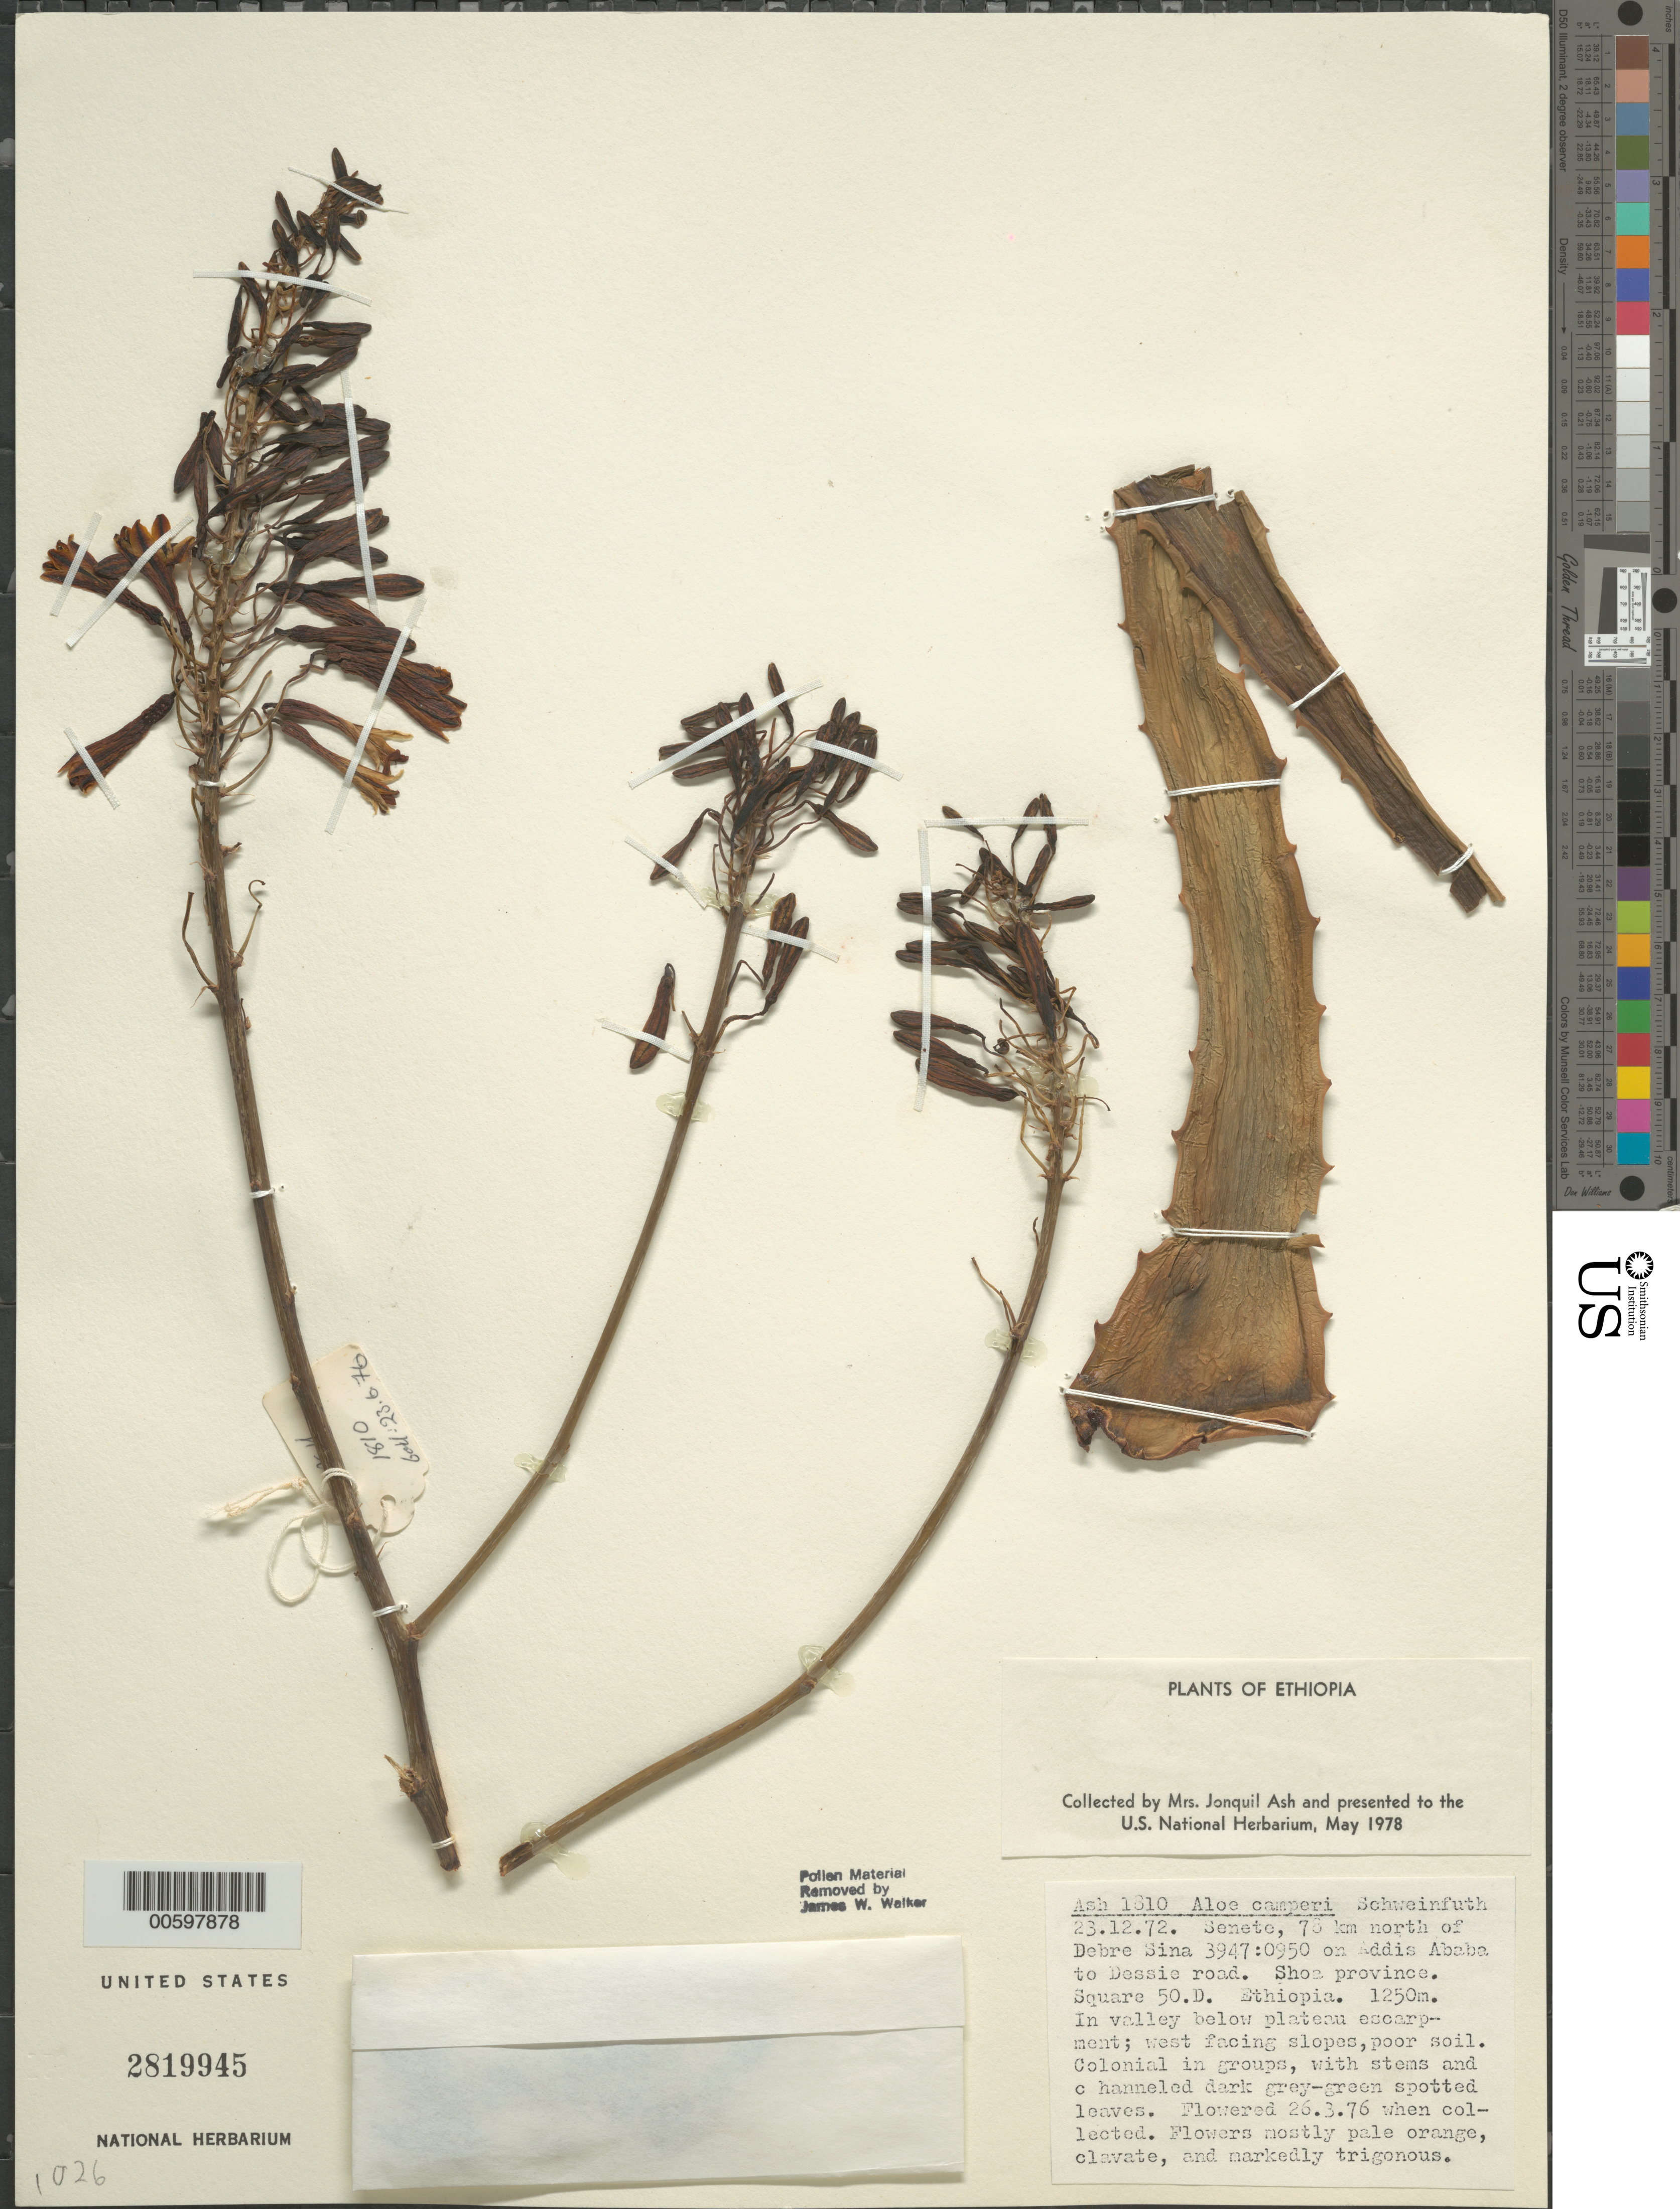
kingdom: Plantae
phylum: Tracheophyta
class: Liliopsida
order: Asparagales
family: Asphodelaceae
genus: Aloe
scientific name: Aloe camperi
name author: Schweinf.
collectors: J. Ash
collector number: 1810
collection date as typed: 23 Dec 1972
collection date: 1972-12-23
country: Ethiopia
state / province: Oromiya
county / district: Shewa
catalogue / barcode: US 2819945